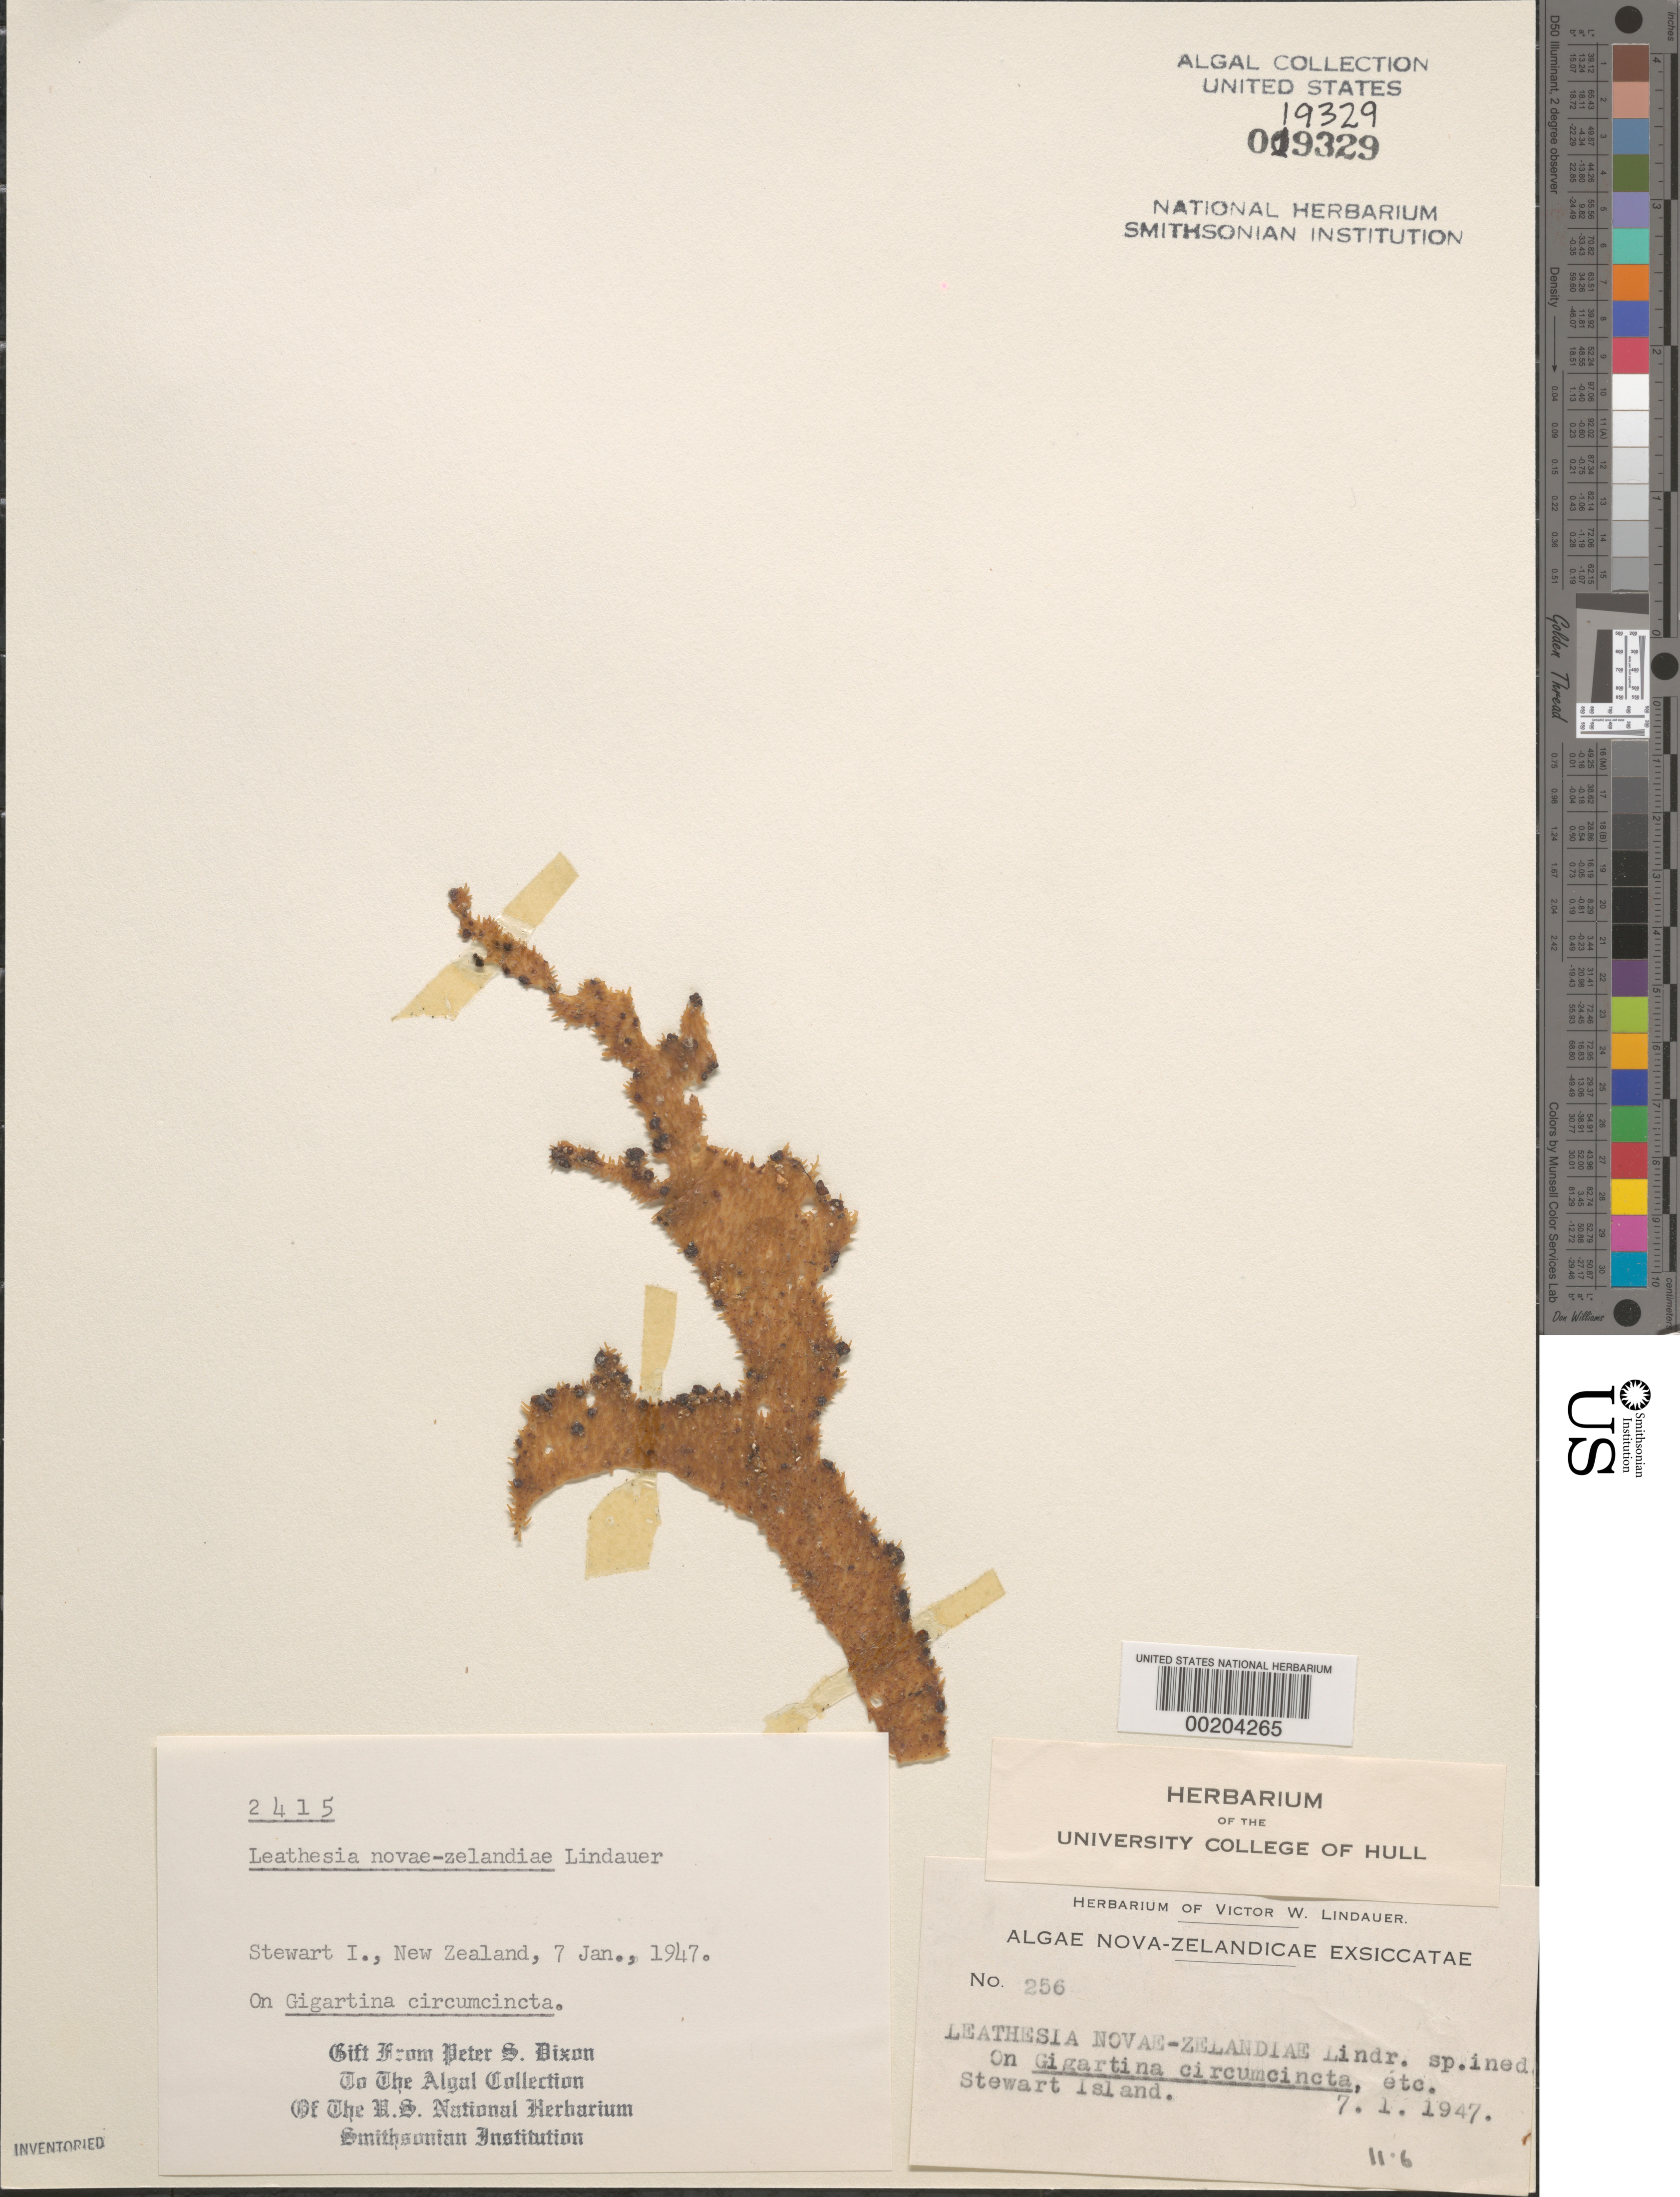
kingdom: Chromista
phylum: Ochrophyta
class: Phaeophyceae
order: Ectocarpales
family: Chordariaceae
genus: Leathesia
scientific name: Leathesia novae-zelandiae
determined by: Dixon, P. S.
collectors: V. Lindauer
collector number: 256 & PSD 2415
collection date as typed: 07 Jan 1947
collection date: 1947-01-07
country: New Zealand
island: Stewart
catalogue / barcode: US 19329